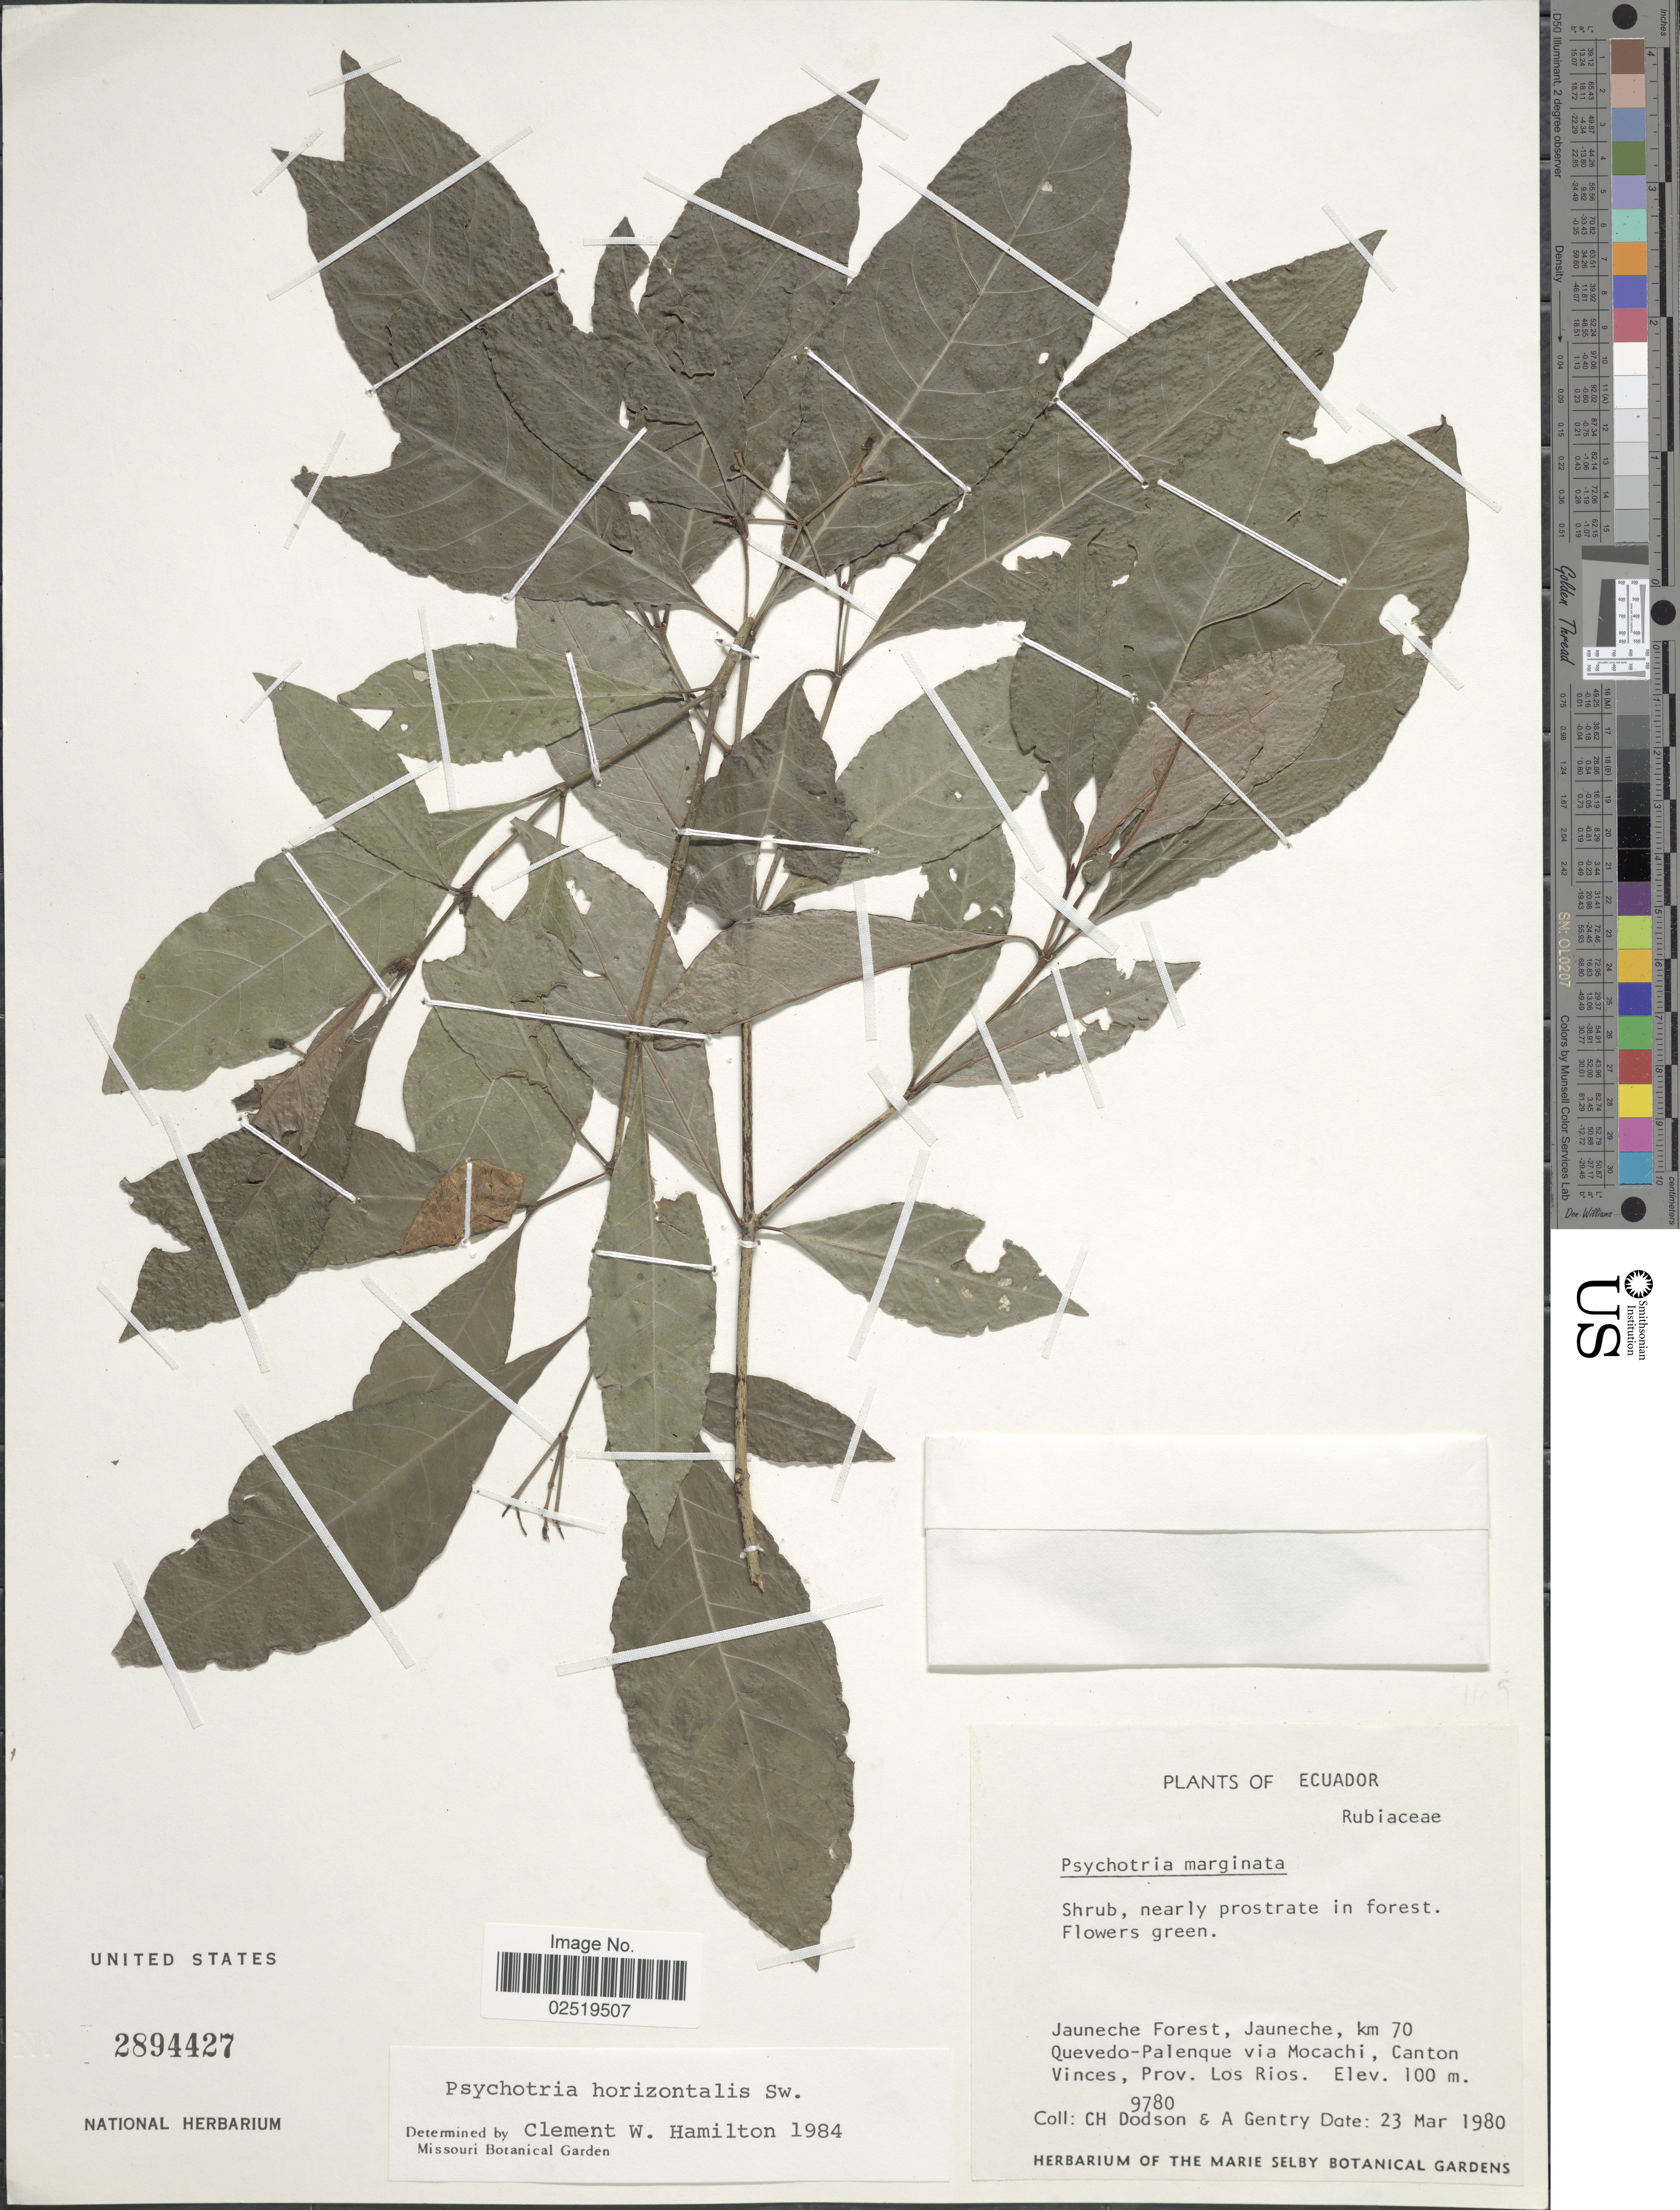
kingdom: Plantae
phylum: Tracheophyta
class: Magnoliopsida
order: Gentianales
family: Rubiaceae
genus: Psychotria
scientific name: Psychotria horizontalis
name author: Sw.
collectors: C. H. Dodson & A. H. Gentry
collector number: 9780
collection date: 1980-03-23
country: Ecuador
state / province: Los Ríos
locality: Jauneche Forest, Jauneche, km 70, Quevedo-Palenque via Mocachi, Canton Vinces.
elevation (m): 100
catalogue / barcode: US 2894427